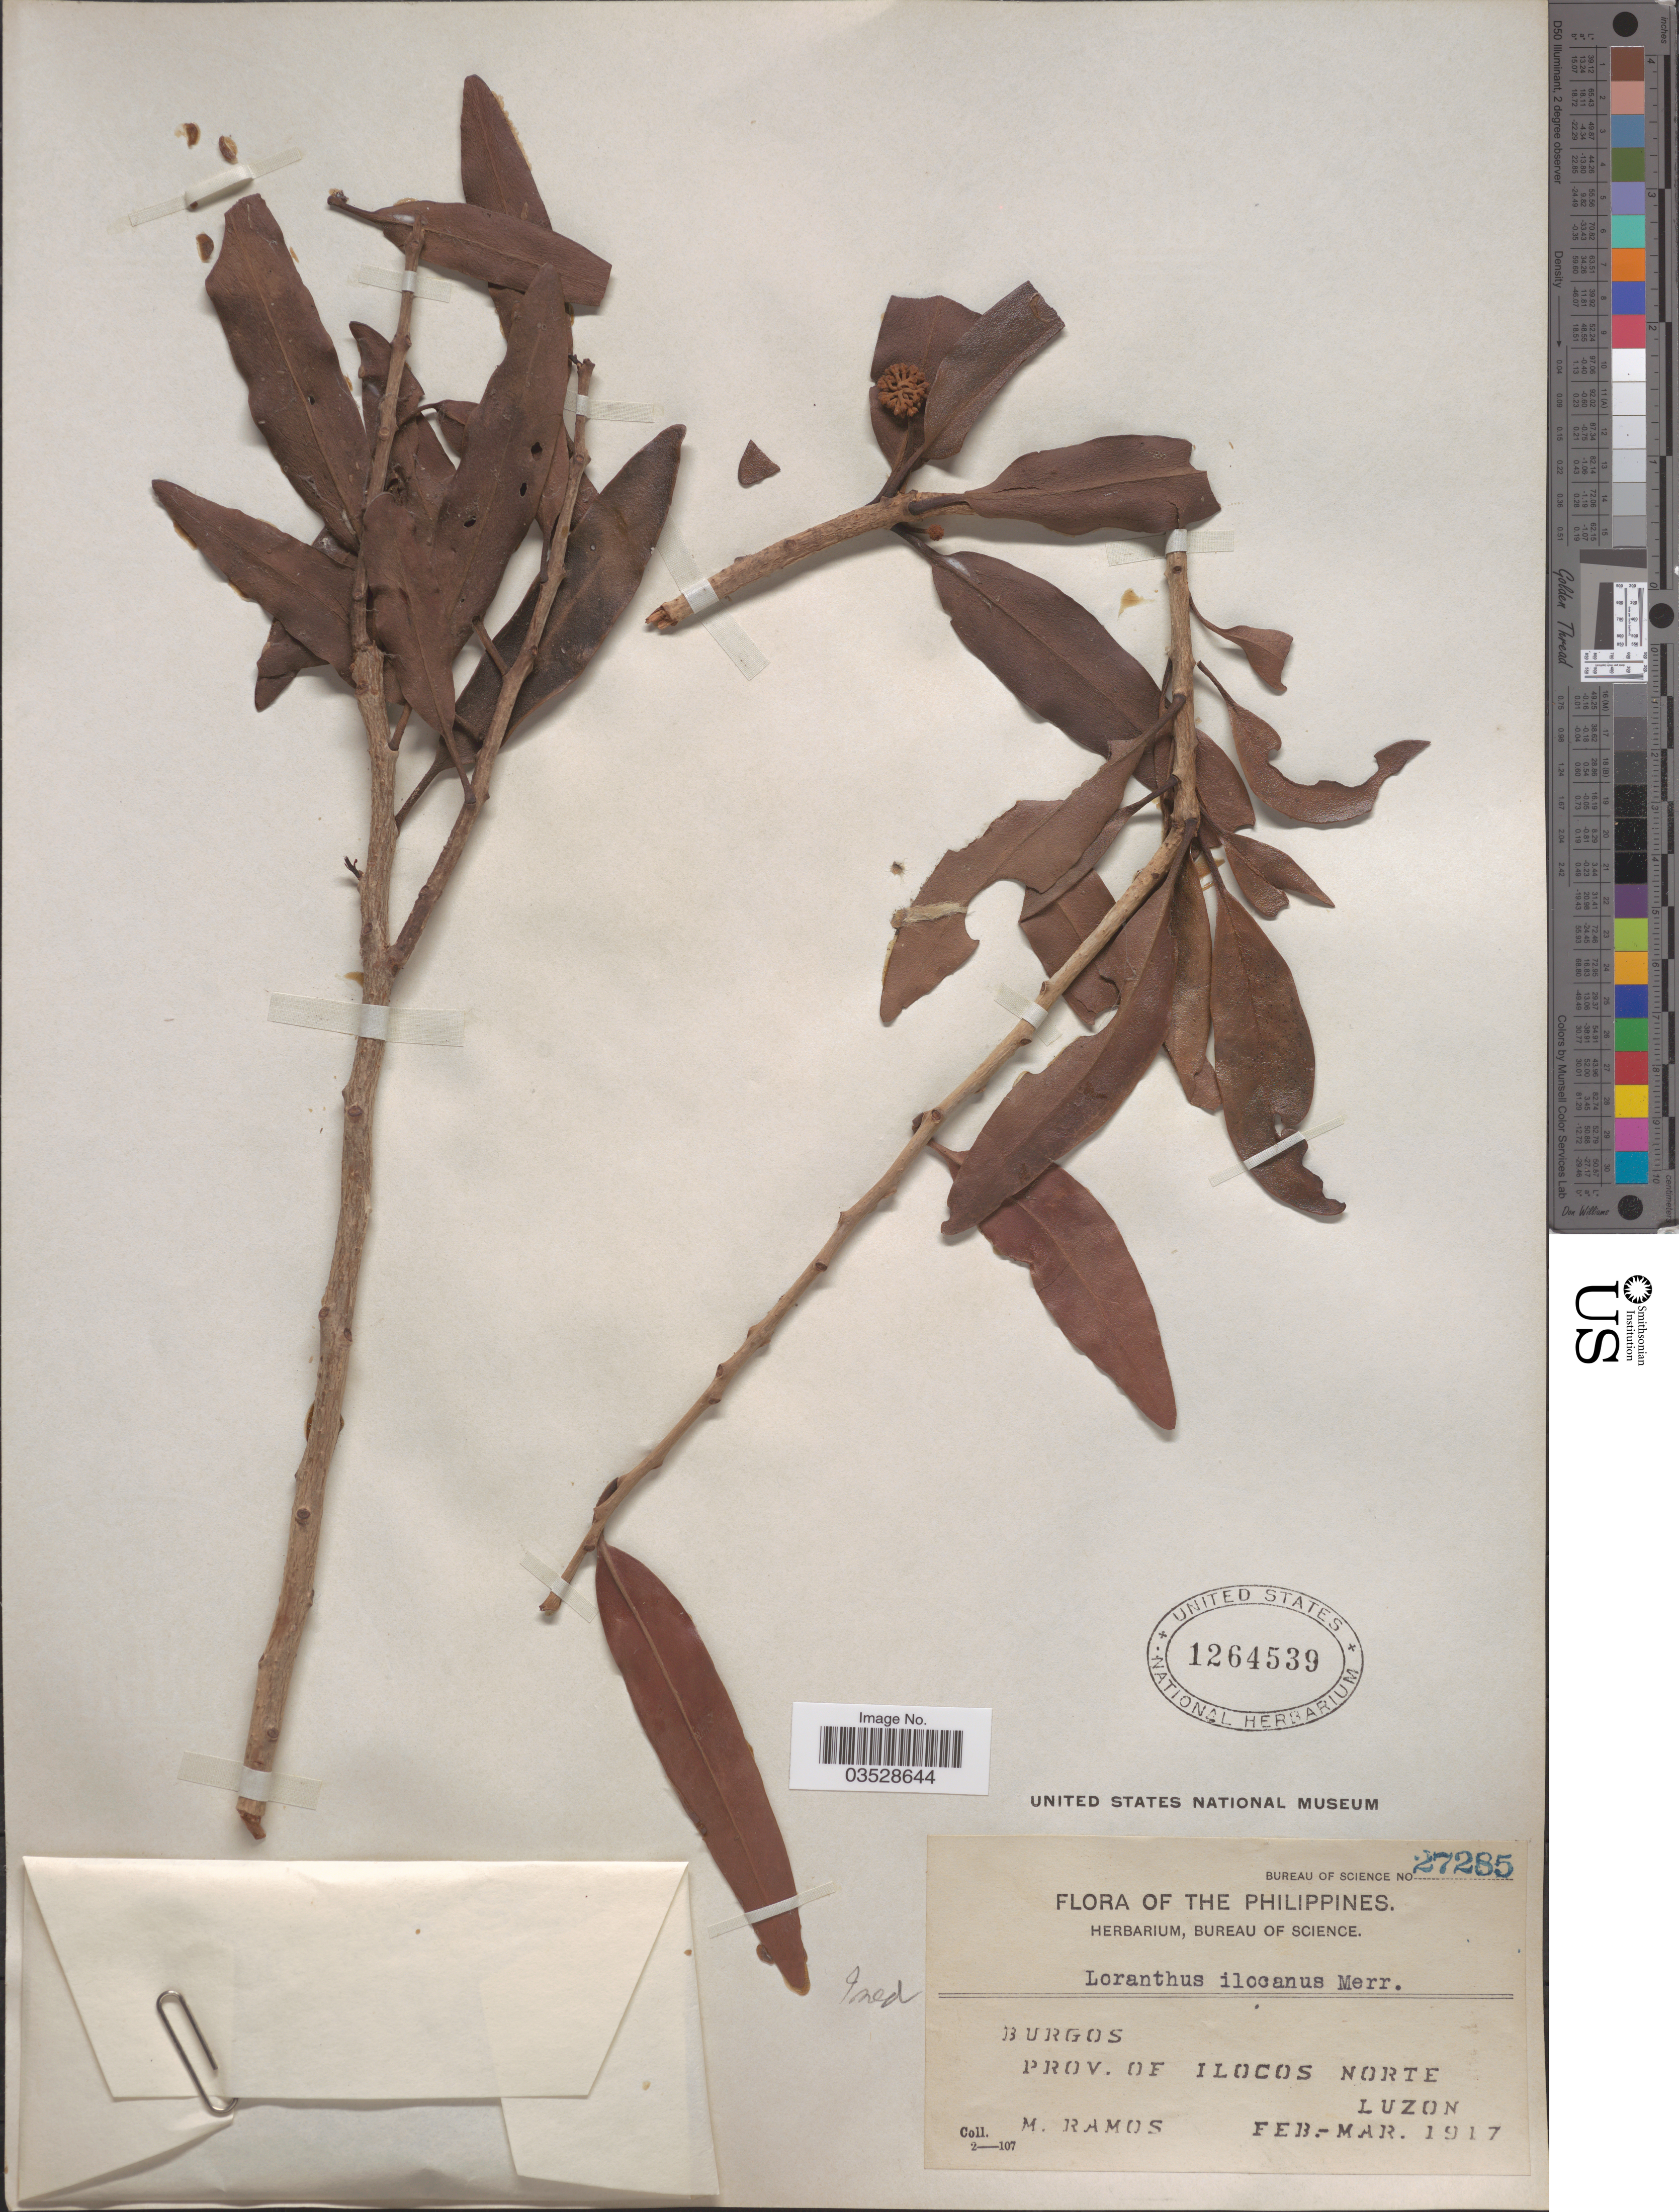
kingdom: Plantae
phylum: Tracheophyta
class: Magnoliopsida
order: Santalales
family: Loranthaceae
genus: Loranthus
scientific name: Loranthus sp.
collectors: M. Ramos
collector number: Bureau of Science 27285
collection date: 1917-02/1917-03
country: Philippines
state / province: Ilocos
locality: Burgos. Prov. of Ilocos Norte. Luzon.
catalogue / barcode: US 1264539